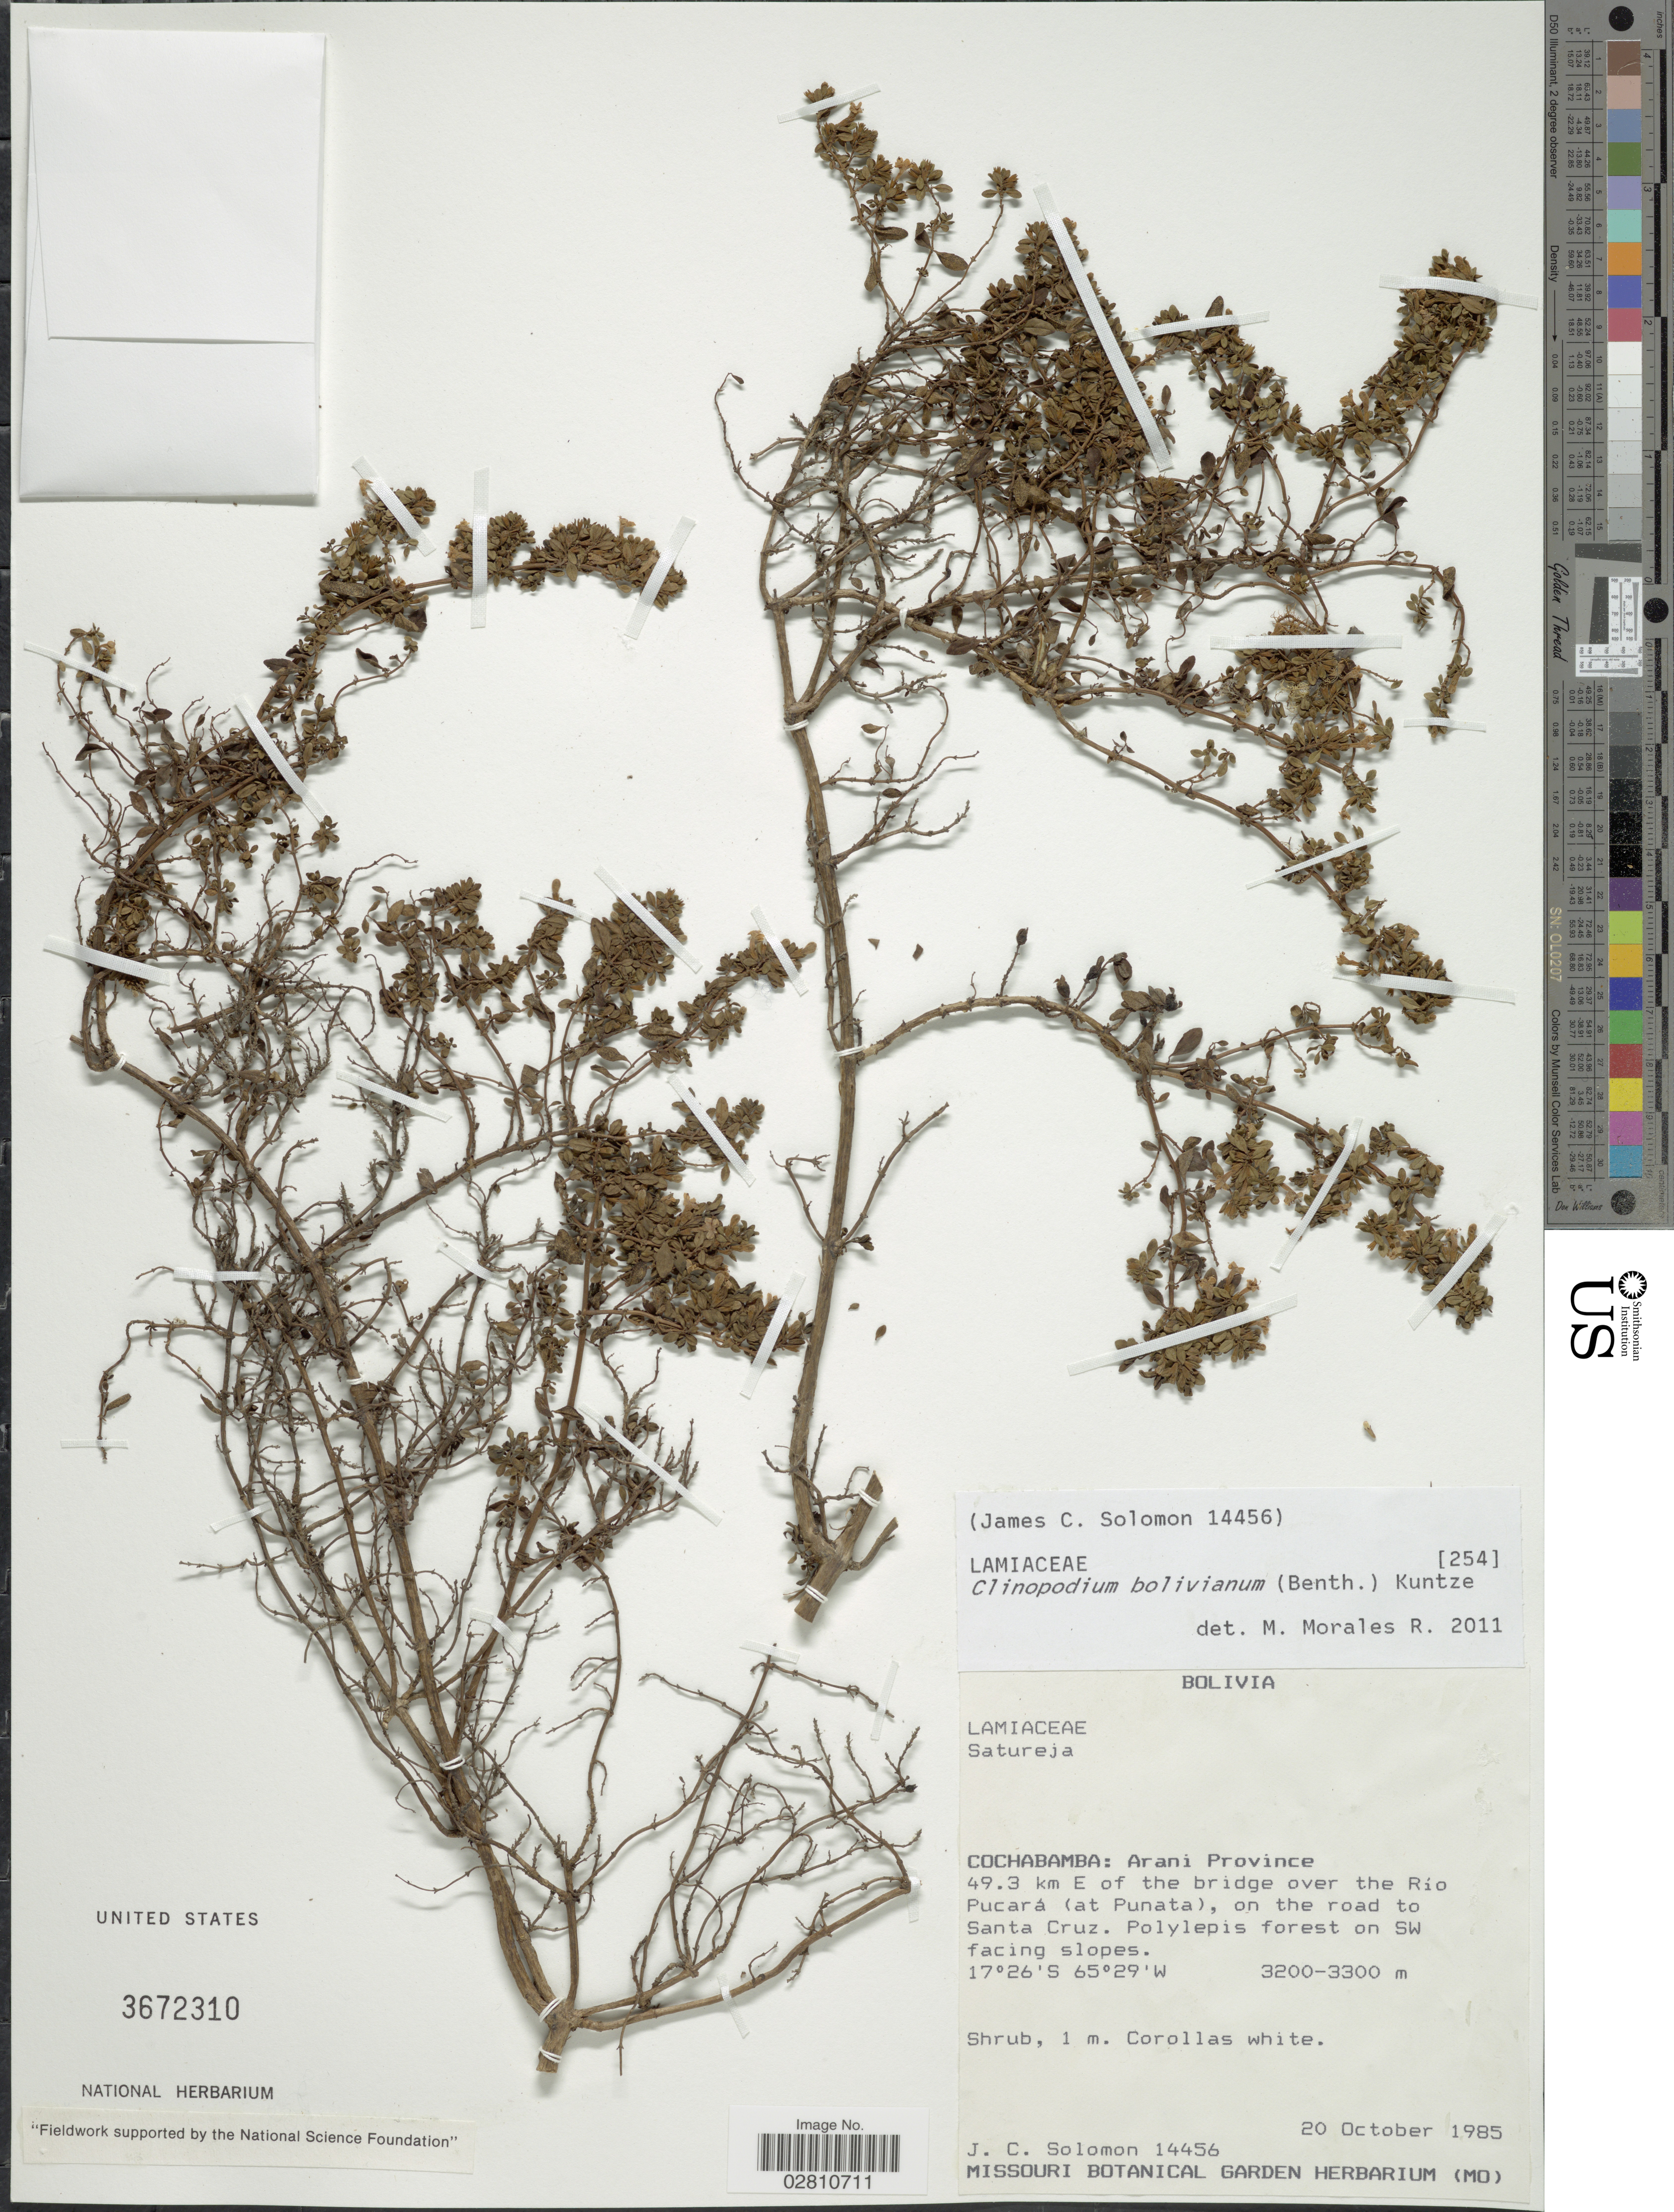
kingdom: Plantae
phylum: Tracheophyta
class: Magnoliopsida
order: Lamiales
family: Lamiaceae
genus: Clinopodium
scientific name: Clinopodium bolivianum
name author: (Benth.) Kuntze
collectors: J. C. Solomon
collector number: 14456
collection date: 1985-10-20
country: Bolivia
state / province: Cochabamba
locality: Cochabamba: Arani Province, 49.3 km E of the bridge over the Rio Pucará (at Punata), on the road to Santa Cruz, Polylepis forest on SW facing slopes.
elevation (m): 3200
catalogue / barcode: US 3672310